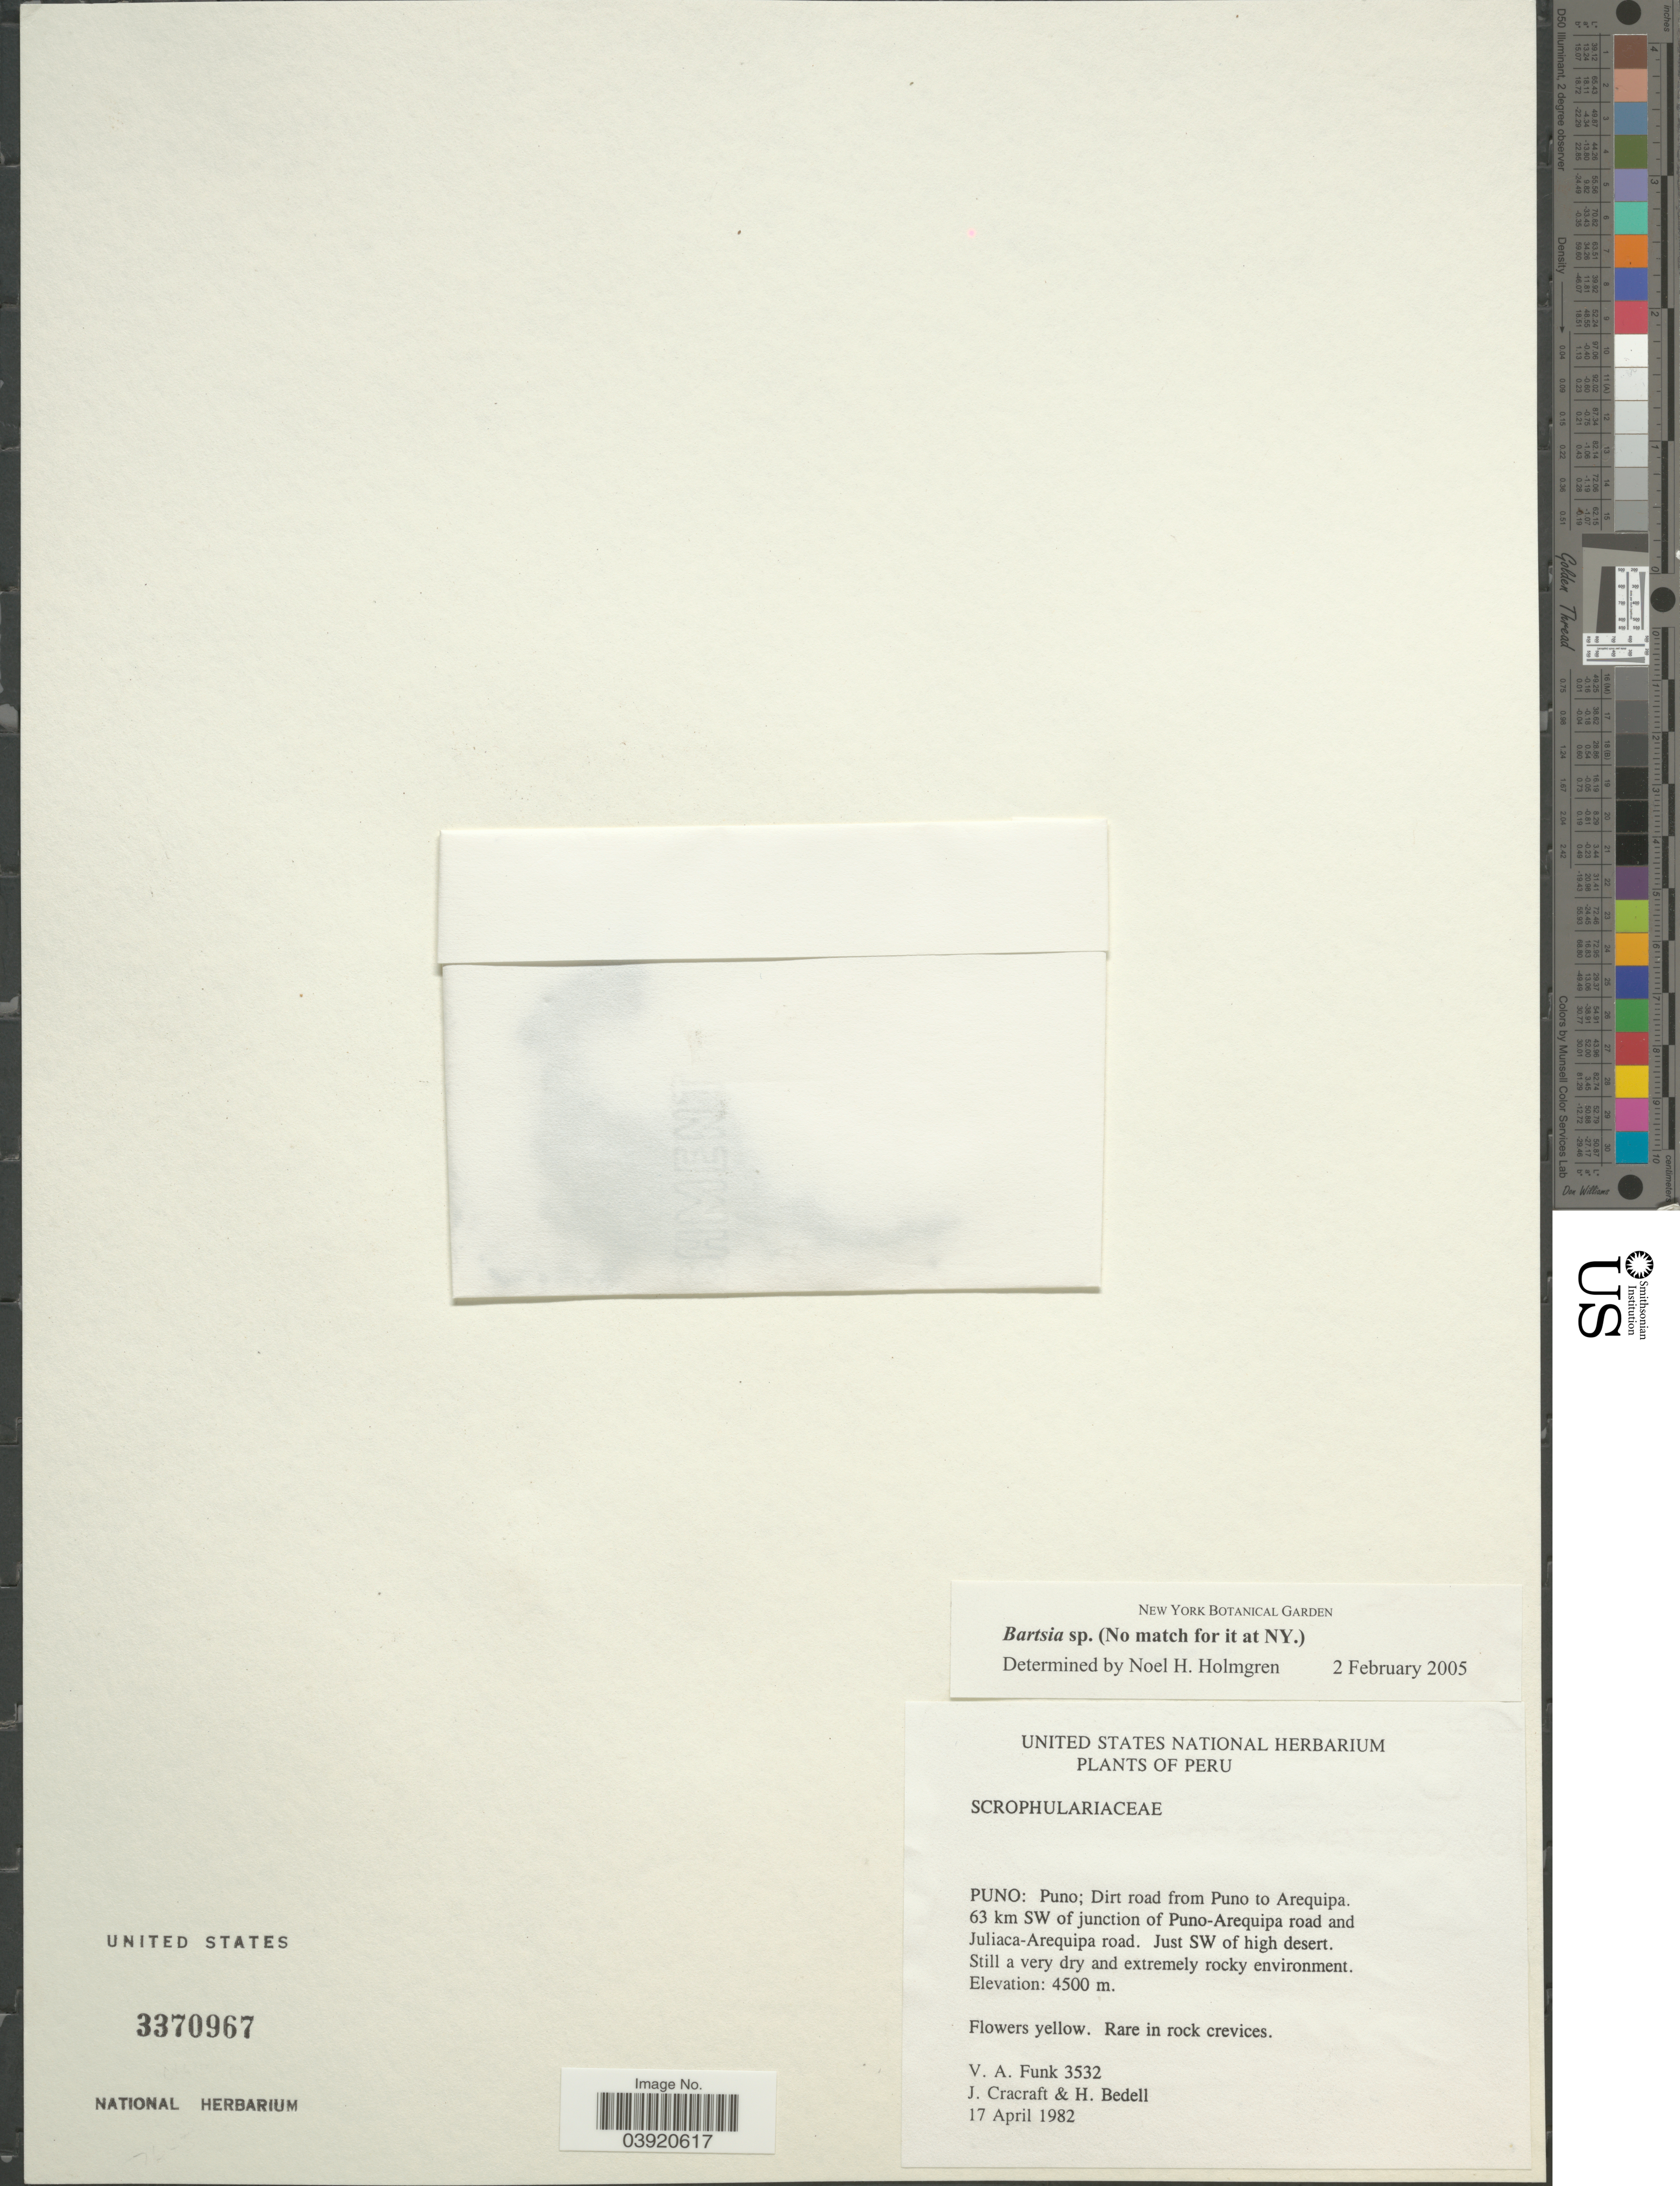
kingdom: Plantae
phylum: Tracheophyta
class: Magnoliopsida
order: Lamiales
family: Orobanchaceae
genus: Bartsia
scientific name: Bartsia sp.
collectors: V. Funk, J. L. Cracraft & H. Bedell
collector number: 3532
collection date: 1982-04-17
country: Peru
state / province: Puno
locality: Dirt road from Puno to Arequipa. 63 km SW of junction of Puno-Arequipa road and Juliaca-Arequipa road. Just SW of high desert.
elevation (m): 4500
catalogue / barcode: US 3370967